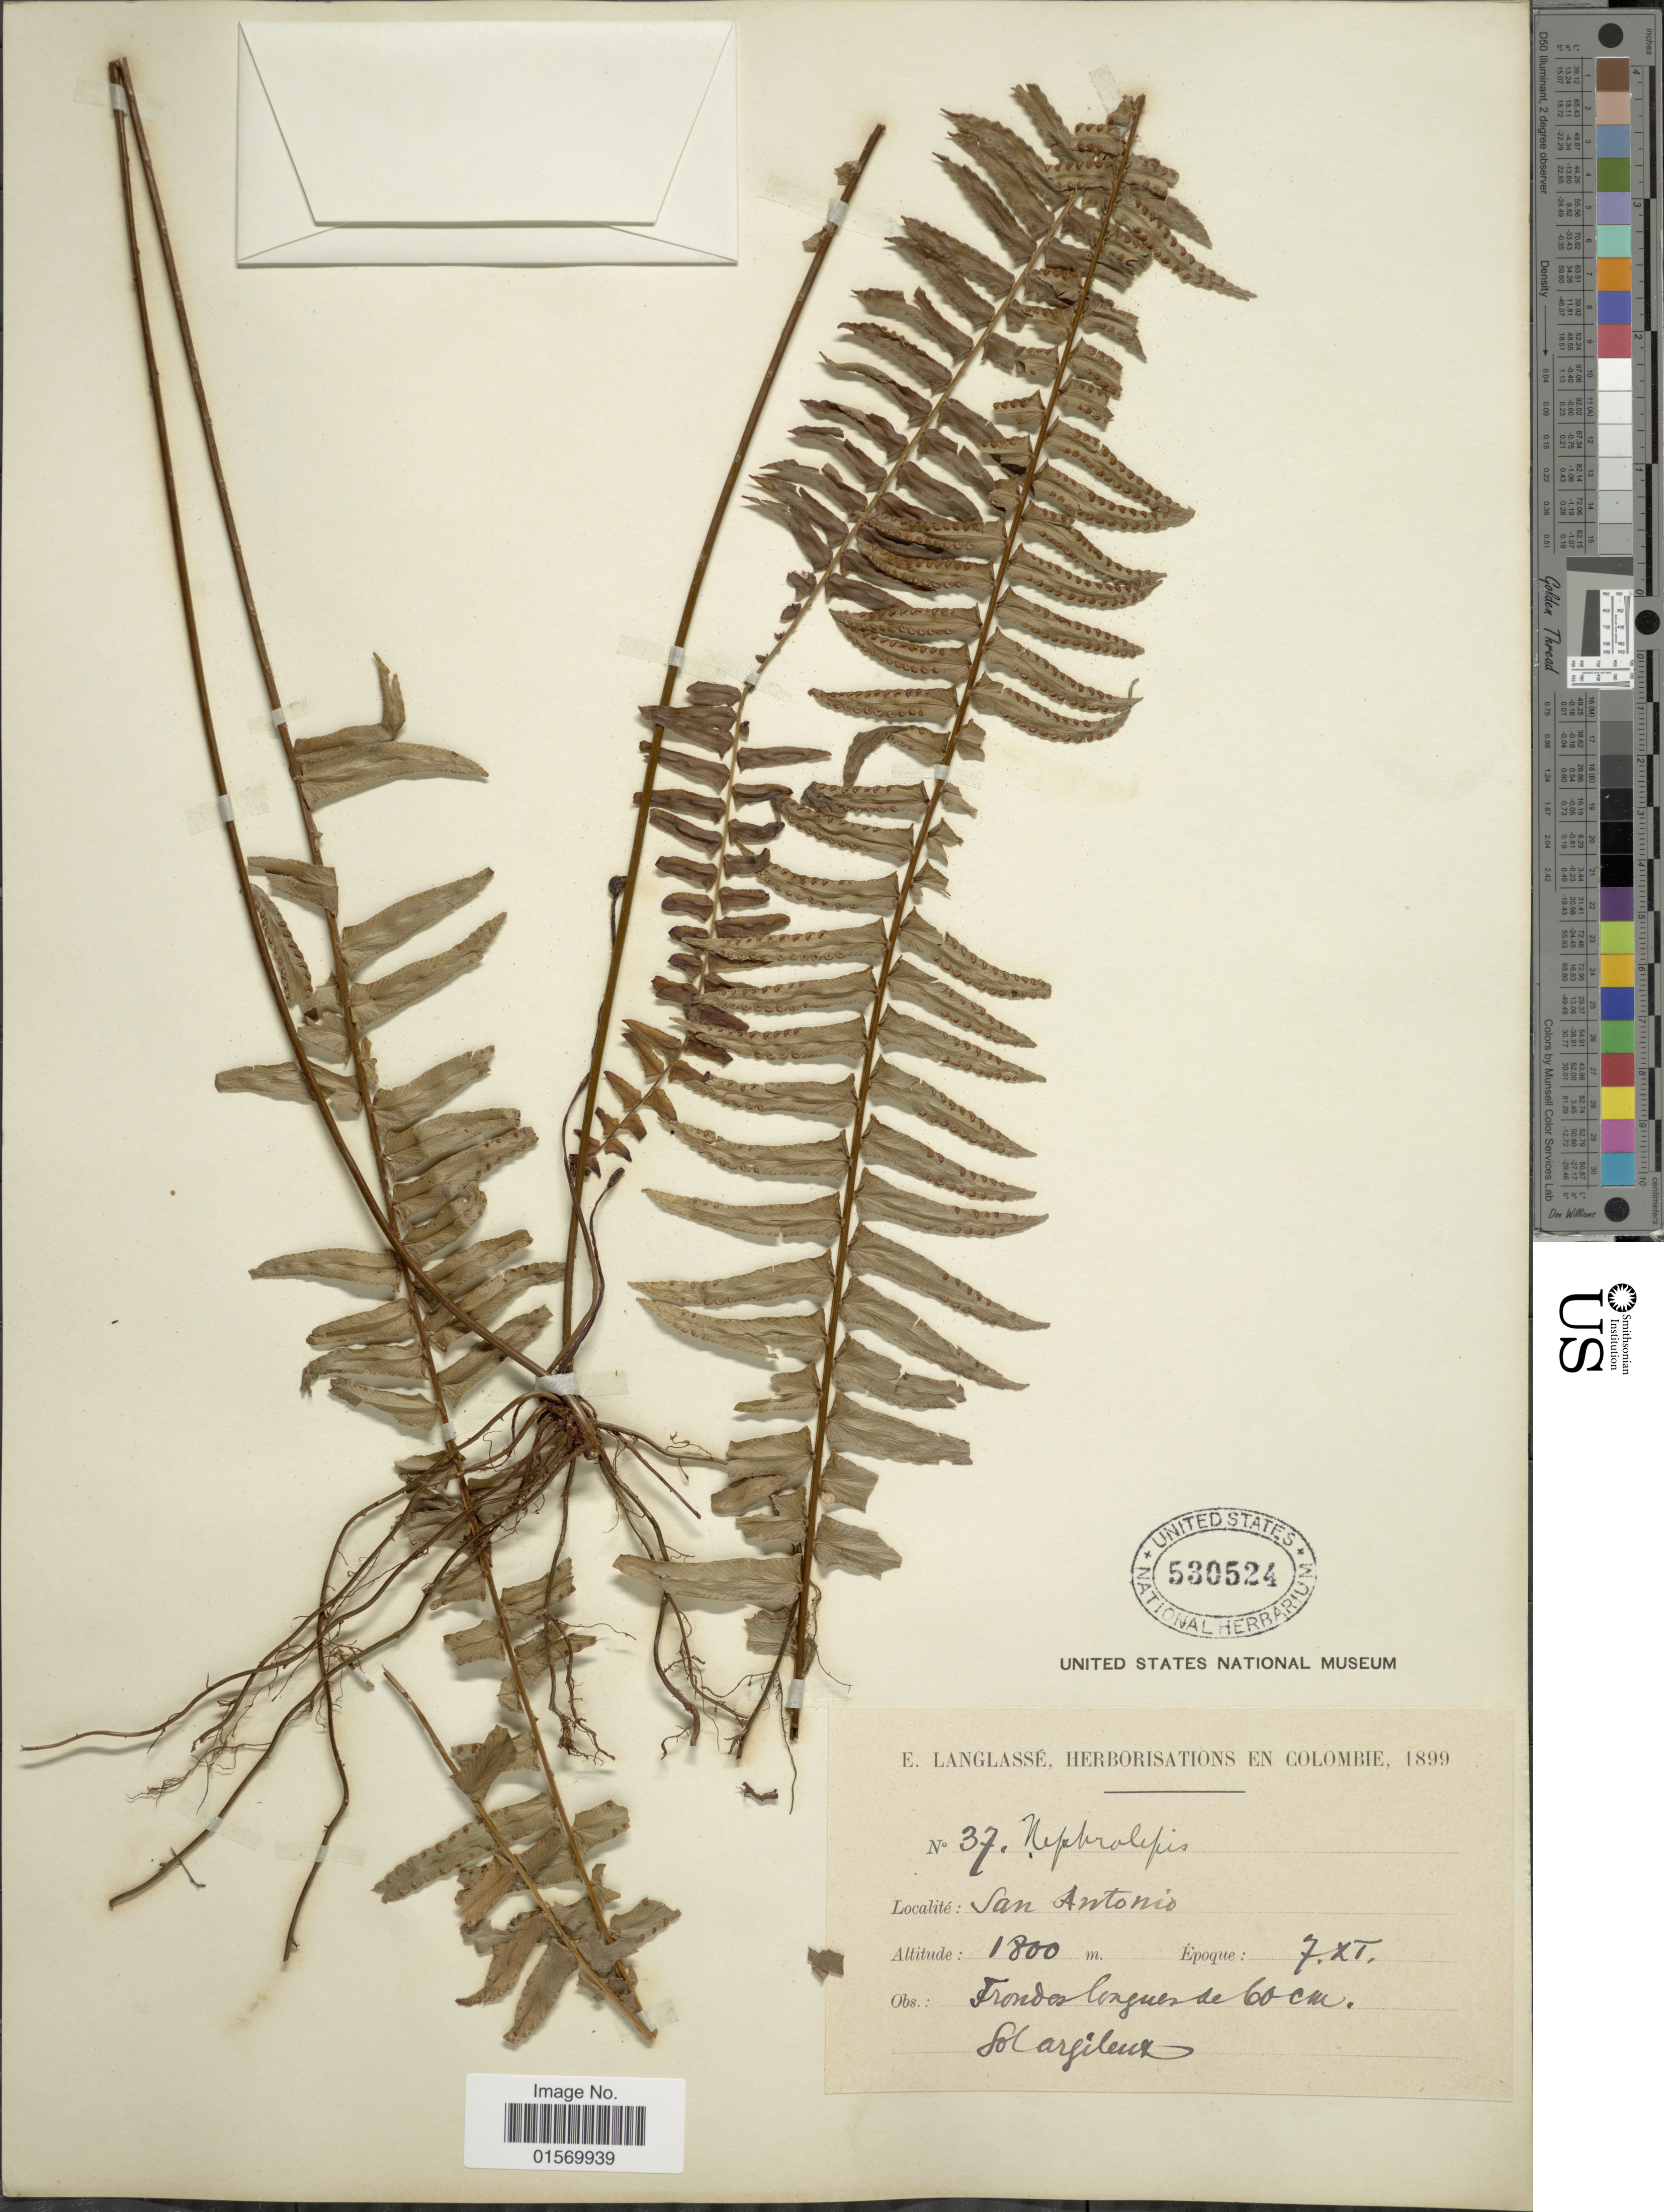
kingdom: Plantae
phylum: Tracheophyta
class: Polypodiopsida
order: Polypodiales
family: Nephrolepidaceae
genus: Nephrolepis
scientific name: Nephrolepis pendula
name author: (Raddi) J. Sm.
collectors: E. Langlassé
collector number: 37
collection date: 1899-11-07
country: Colombia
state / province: Tolima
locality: San Antonio.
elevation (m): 1800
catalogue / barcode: US 530524